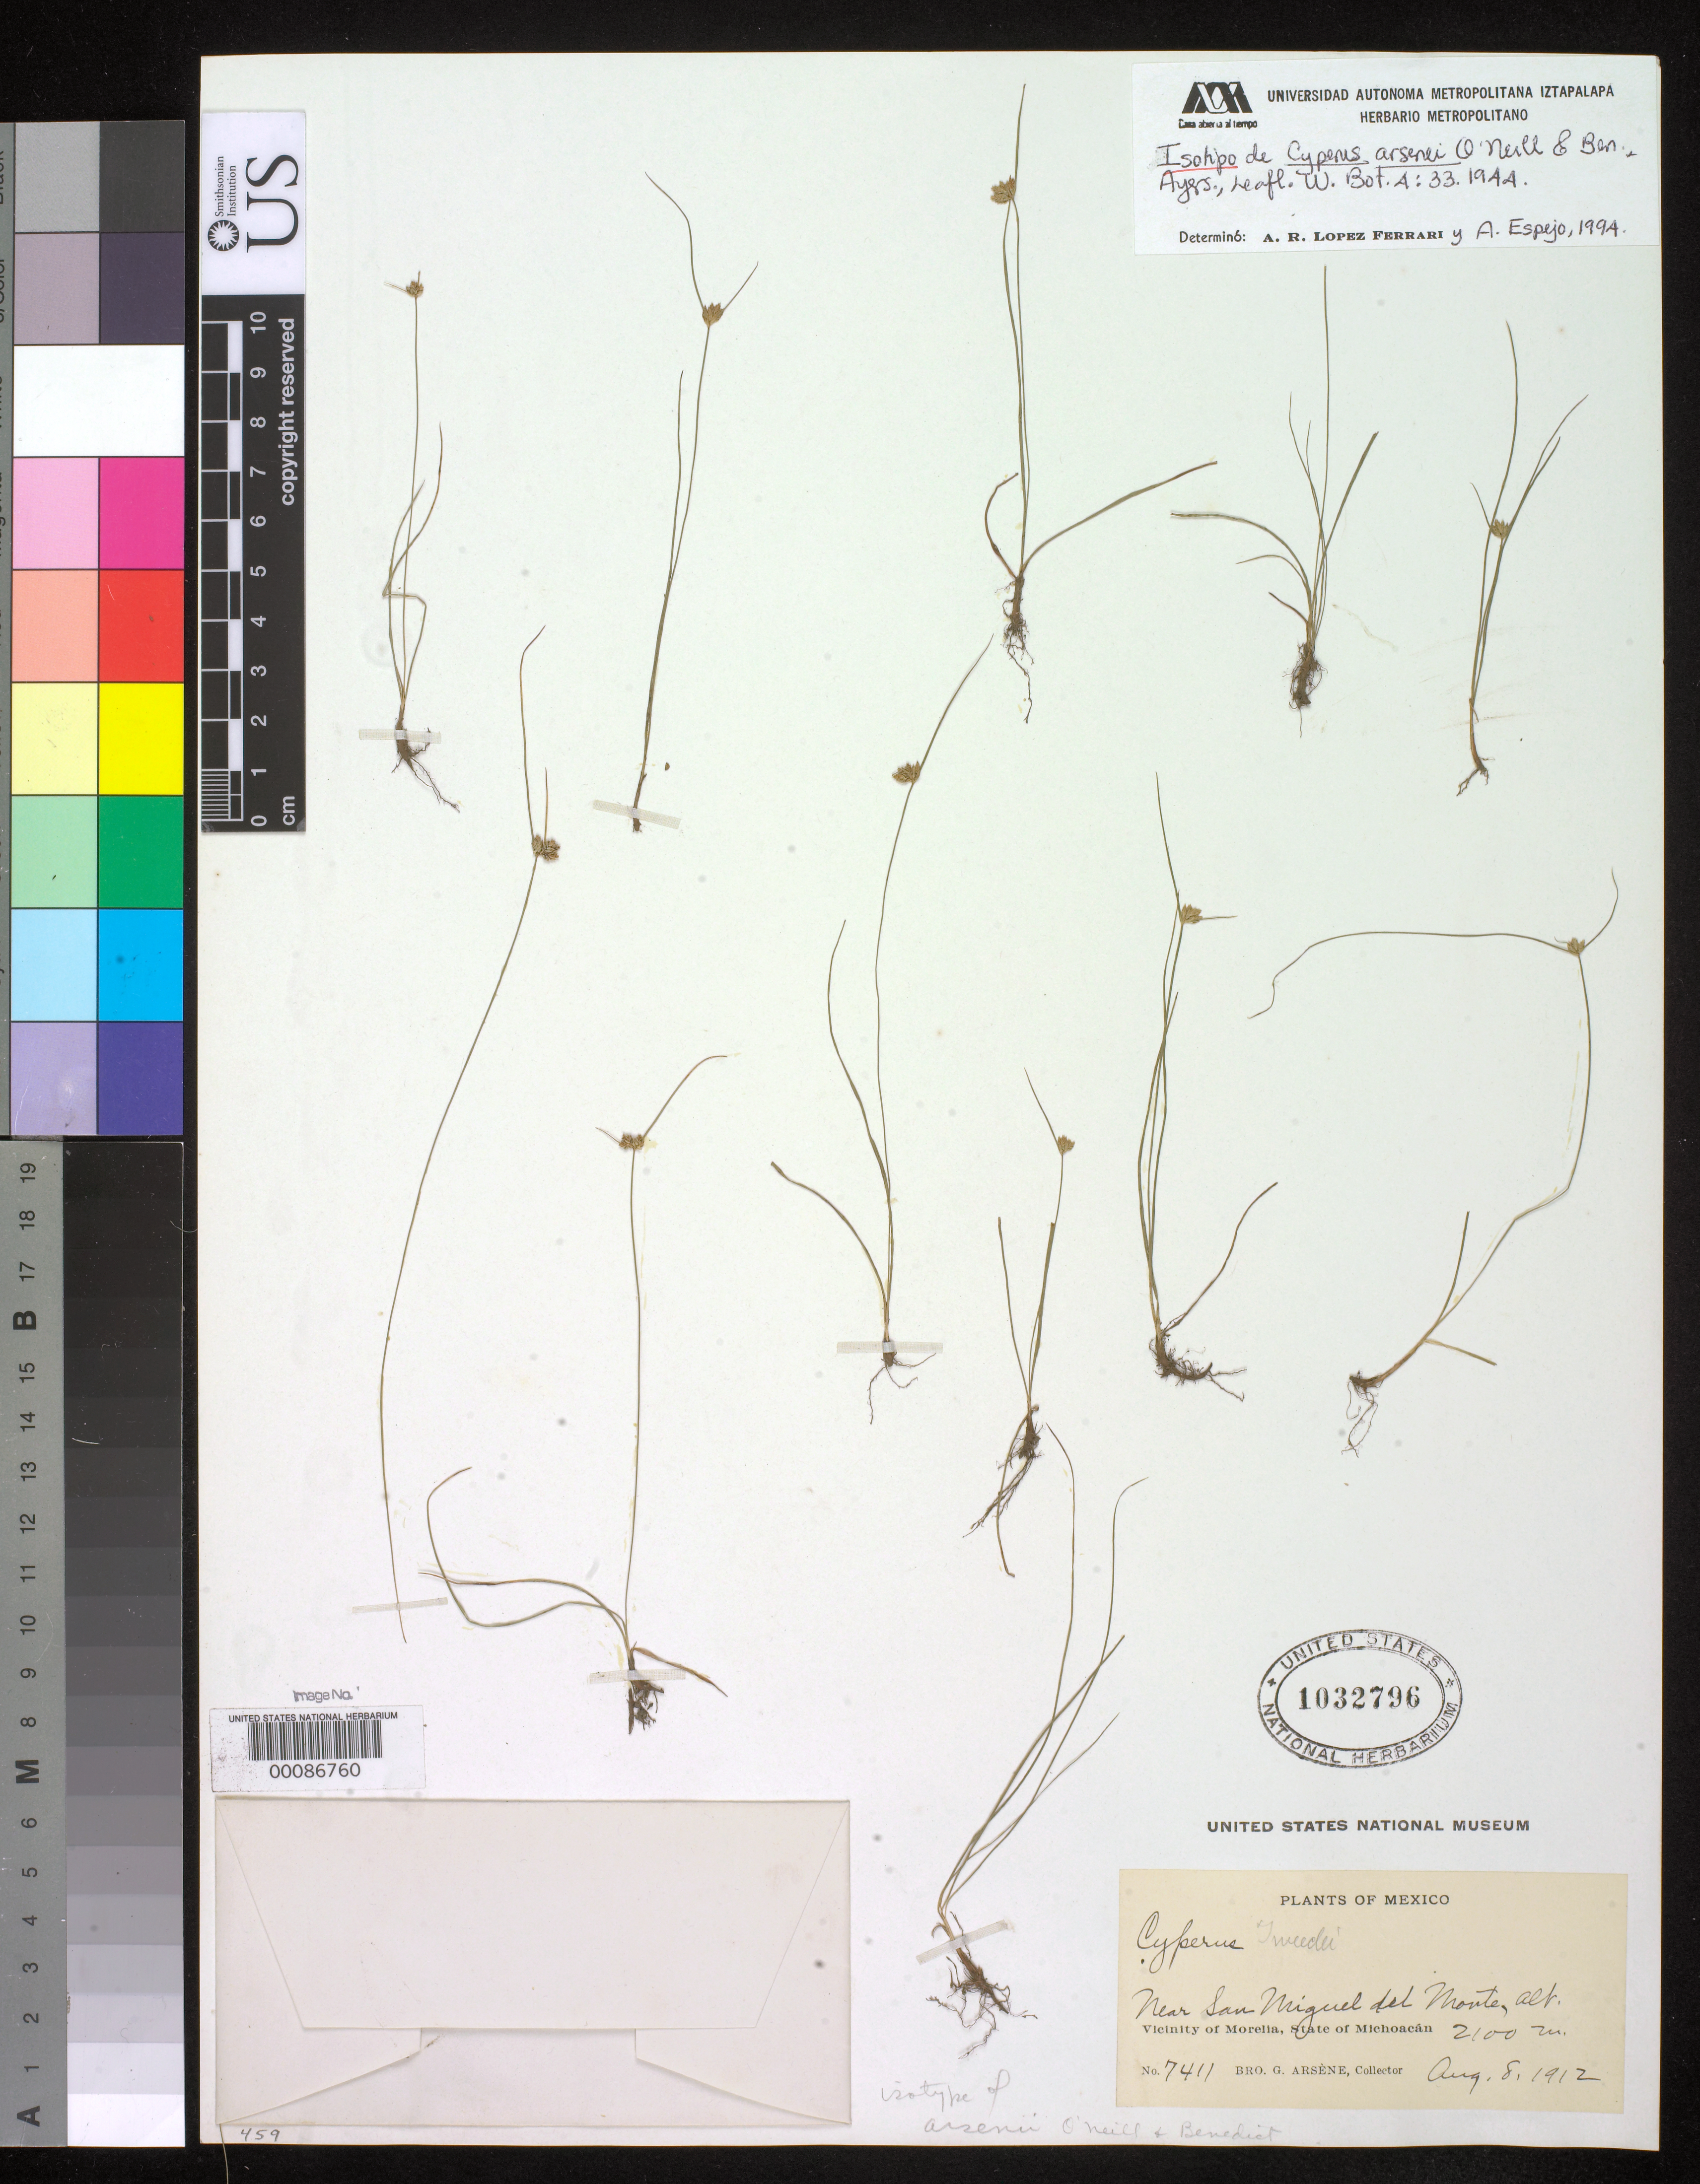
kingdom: Plantae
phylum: Tracheophyta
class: Liliopsida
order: Poales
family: Cyperaceae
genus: Cyperus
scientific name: Cyperus arsenei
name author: O'Neill & Ben. Ayers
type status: Isotype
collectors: Bro. G. Arsène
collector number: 7411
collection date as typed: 08 Aug 1912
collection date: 1912-08-08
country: Mexico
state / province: Michoacán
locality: Near San Miguel del Monte.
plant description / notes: Specific epithet published as "arsenii".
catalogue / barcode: US 1032796